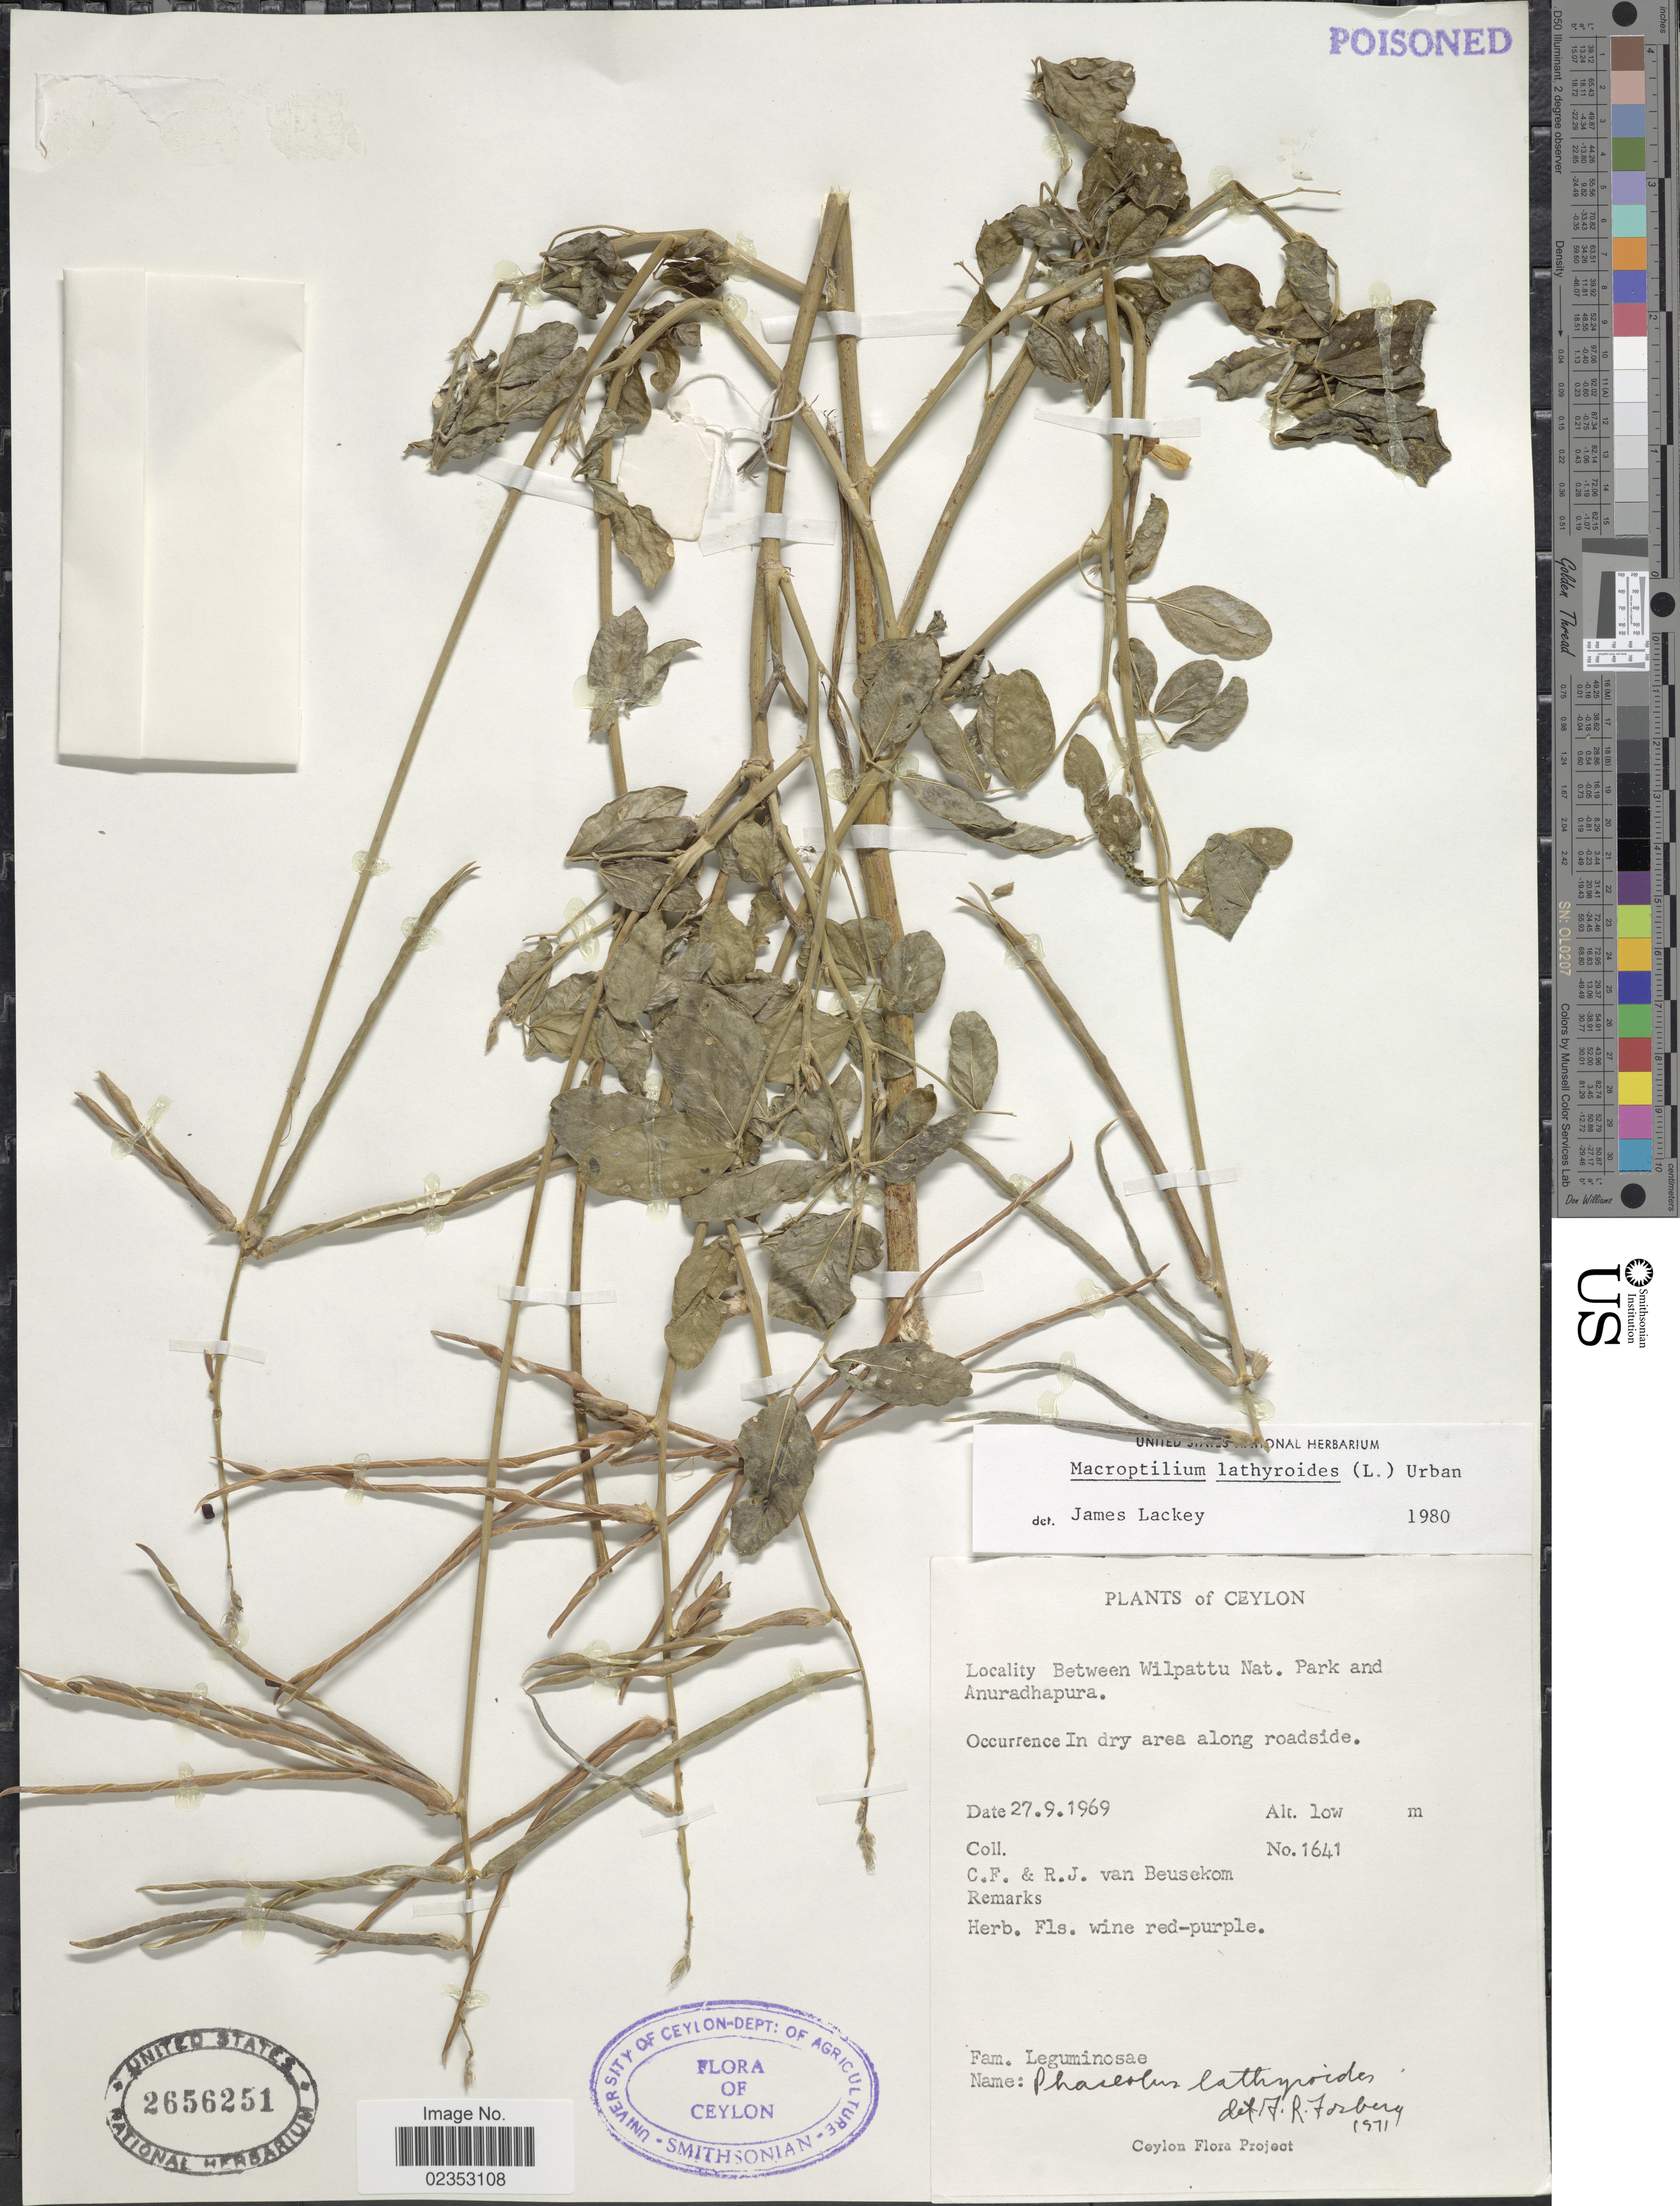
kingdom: Plantae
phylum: Tracheophyta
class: Magnoliopsida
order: Fabales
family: Fabaceae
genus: Macroptilium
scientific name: Macroptilium lathyroides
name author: (L.) Urb.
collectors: C. F. Beusekom & R. Van Beusekom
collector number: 1641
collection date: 1969-09-27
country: Sri Lanka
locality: Ceylon, Between Wilpattu Nat. Park and Anuradhapura, In dry area along roadside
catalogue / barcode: US 2656251